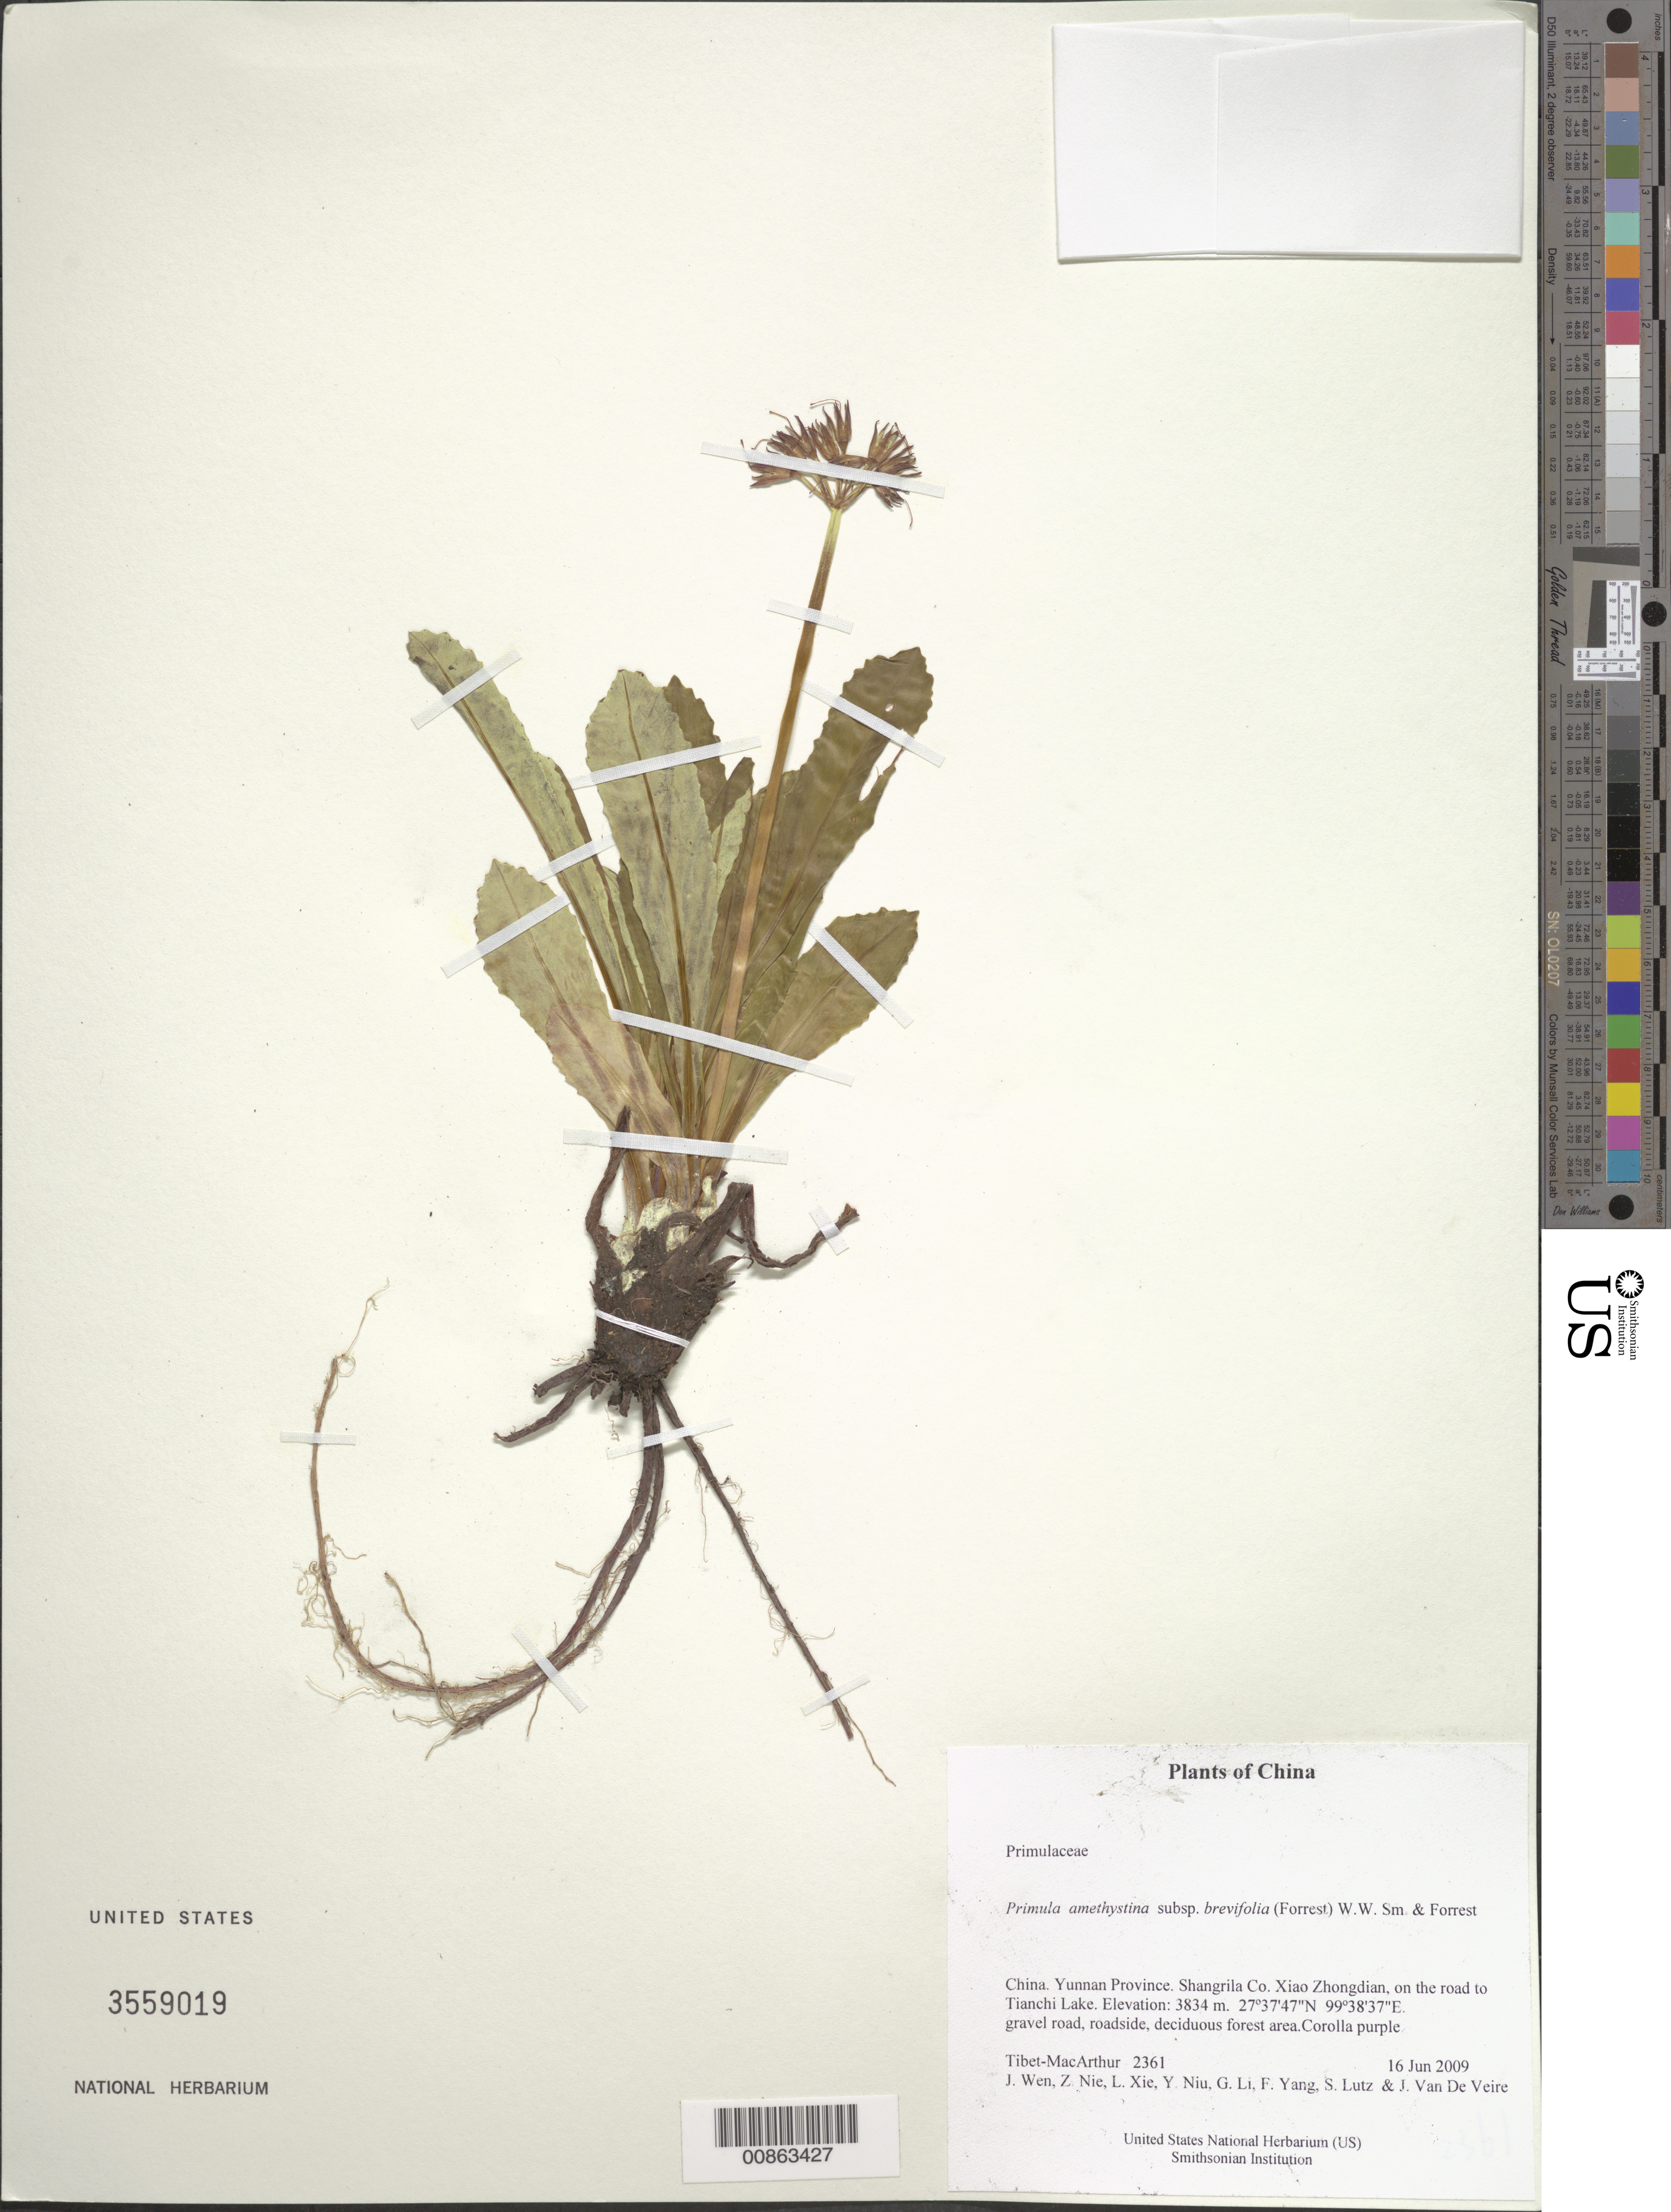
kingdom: Plantae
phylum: Tracheophyta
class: Magnoliopsida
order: Ericales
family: Primulaceae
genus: Primula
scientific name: Primula amethystina subsp. brevifolia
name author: (Forrest) W.W. Sm. & Forrest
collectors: Tibet-MacArthur, J. Wen, Z. Nie, L. Xie, Y. Niu, G. Li, F. Yang, S. Lutz & J. Van De Veire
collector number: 2361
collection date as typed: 16 Jun 2009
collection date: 2009-06-16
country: China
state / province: Yunnan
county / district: Shangrila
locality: Xiao Zhongdian, on the road to Tianchi Lake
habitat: gravel road, roadside, deciduous forest area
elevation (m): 3834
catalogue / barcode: US 3559019